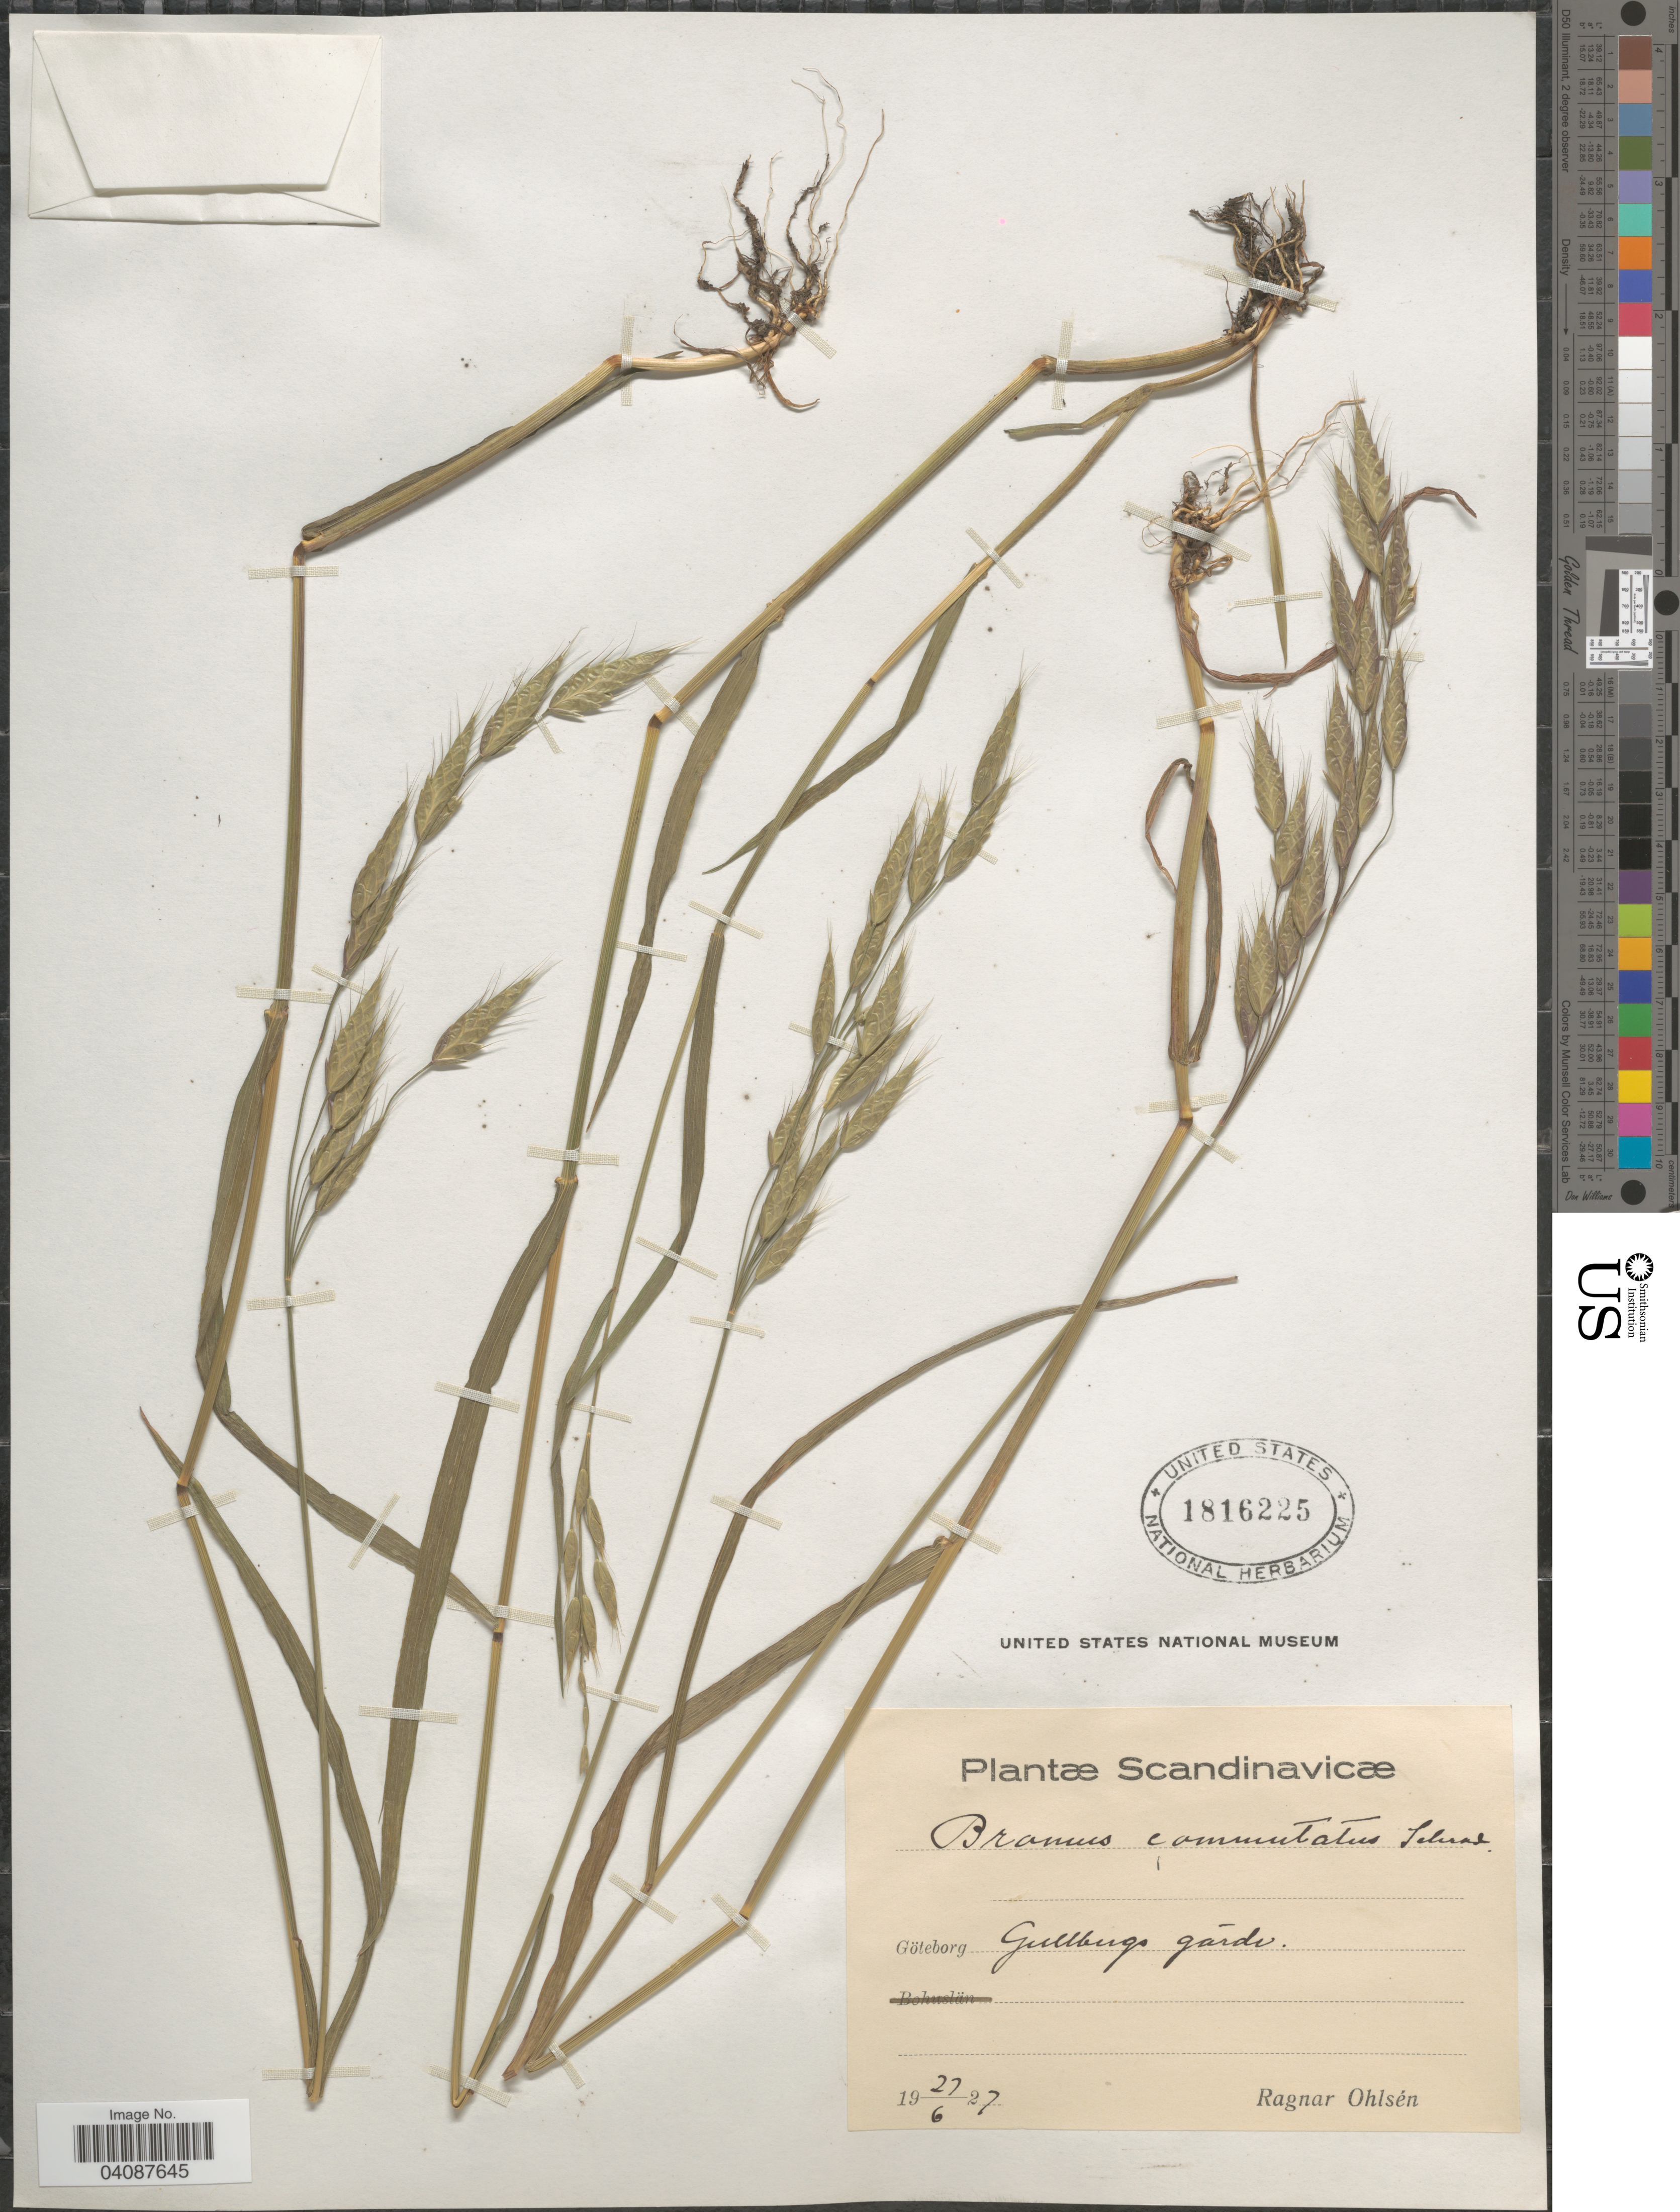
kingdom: Plantae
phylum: Tracheophyta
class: Liliopsida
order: Poales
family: Poaceae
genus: Bromus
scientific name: Bromus commutatus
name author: Schrad.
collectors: R. Ohlsén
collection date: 1927-06-27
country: Sweden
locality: Scandinavicæ. Göteborg. Gullbugs gárde.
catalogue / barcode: US 1816225